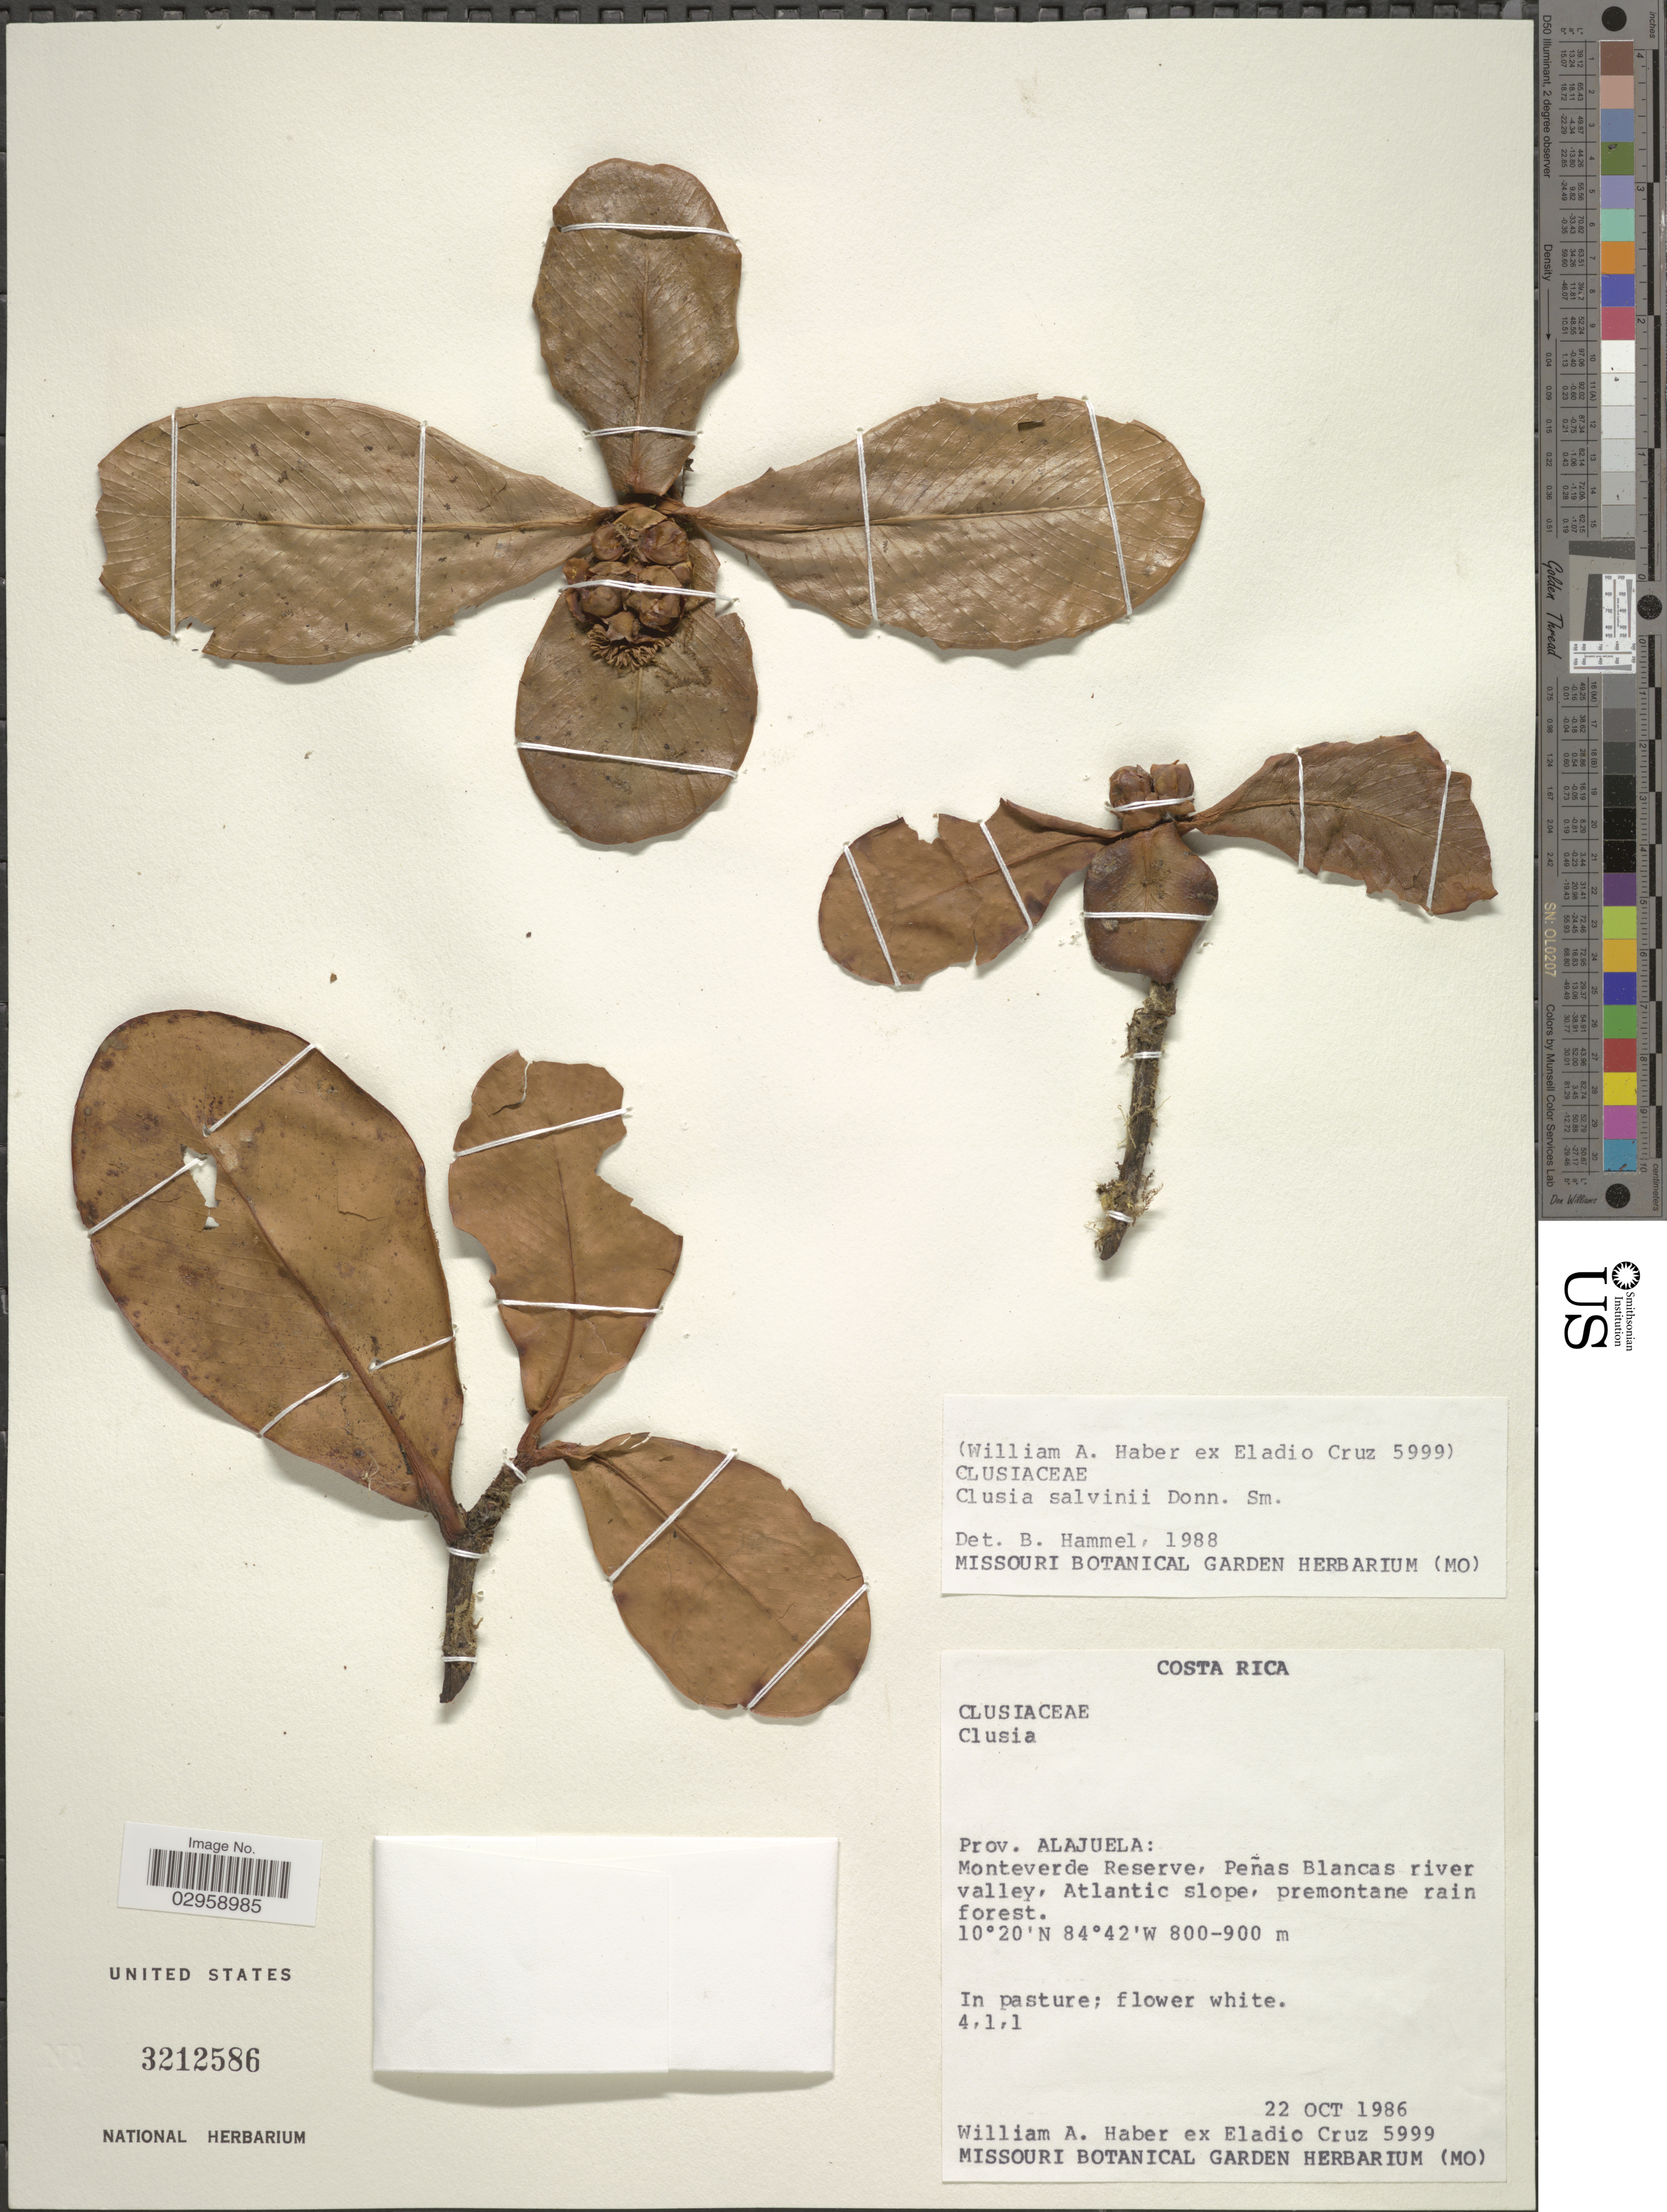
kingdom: Plantae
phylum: Tracheophyta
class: Magnoliopsida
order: Malpighiales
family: Clusiaceae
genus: Clusia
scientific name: Clusia salvinii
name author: Donn. Sm.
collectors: W. A. Haber & E. Cruz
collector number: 5999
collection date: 1986-10-22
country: Costa Rica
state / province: Alajuela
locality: Monteverde Reserve, Peñas Blancas river valley, Atlantic slope.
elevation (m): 800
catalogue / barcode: US 3212586